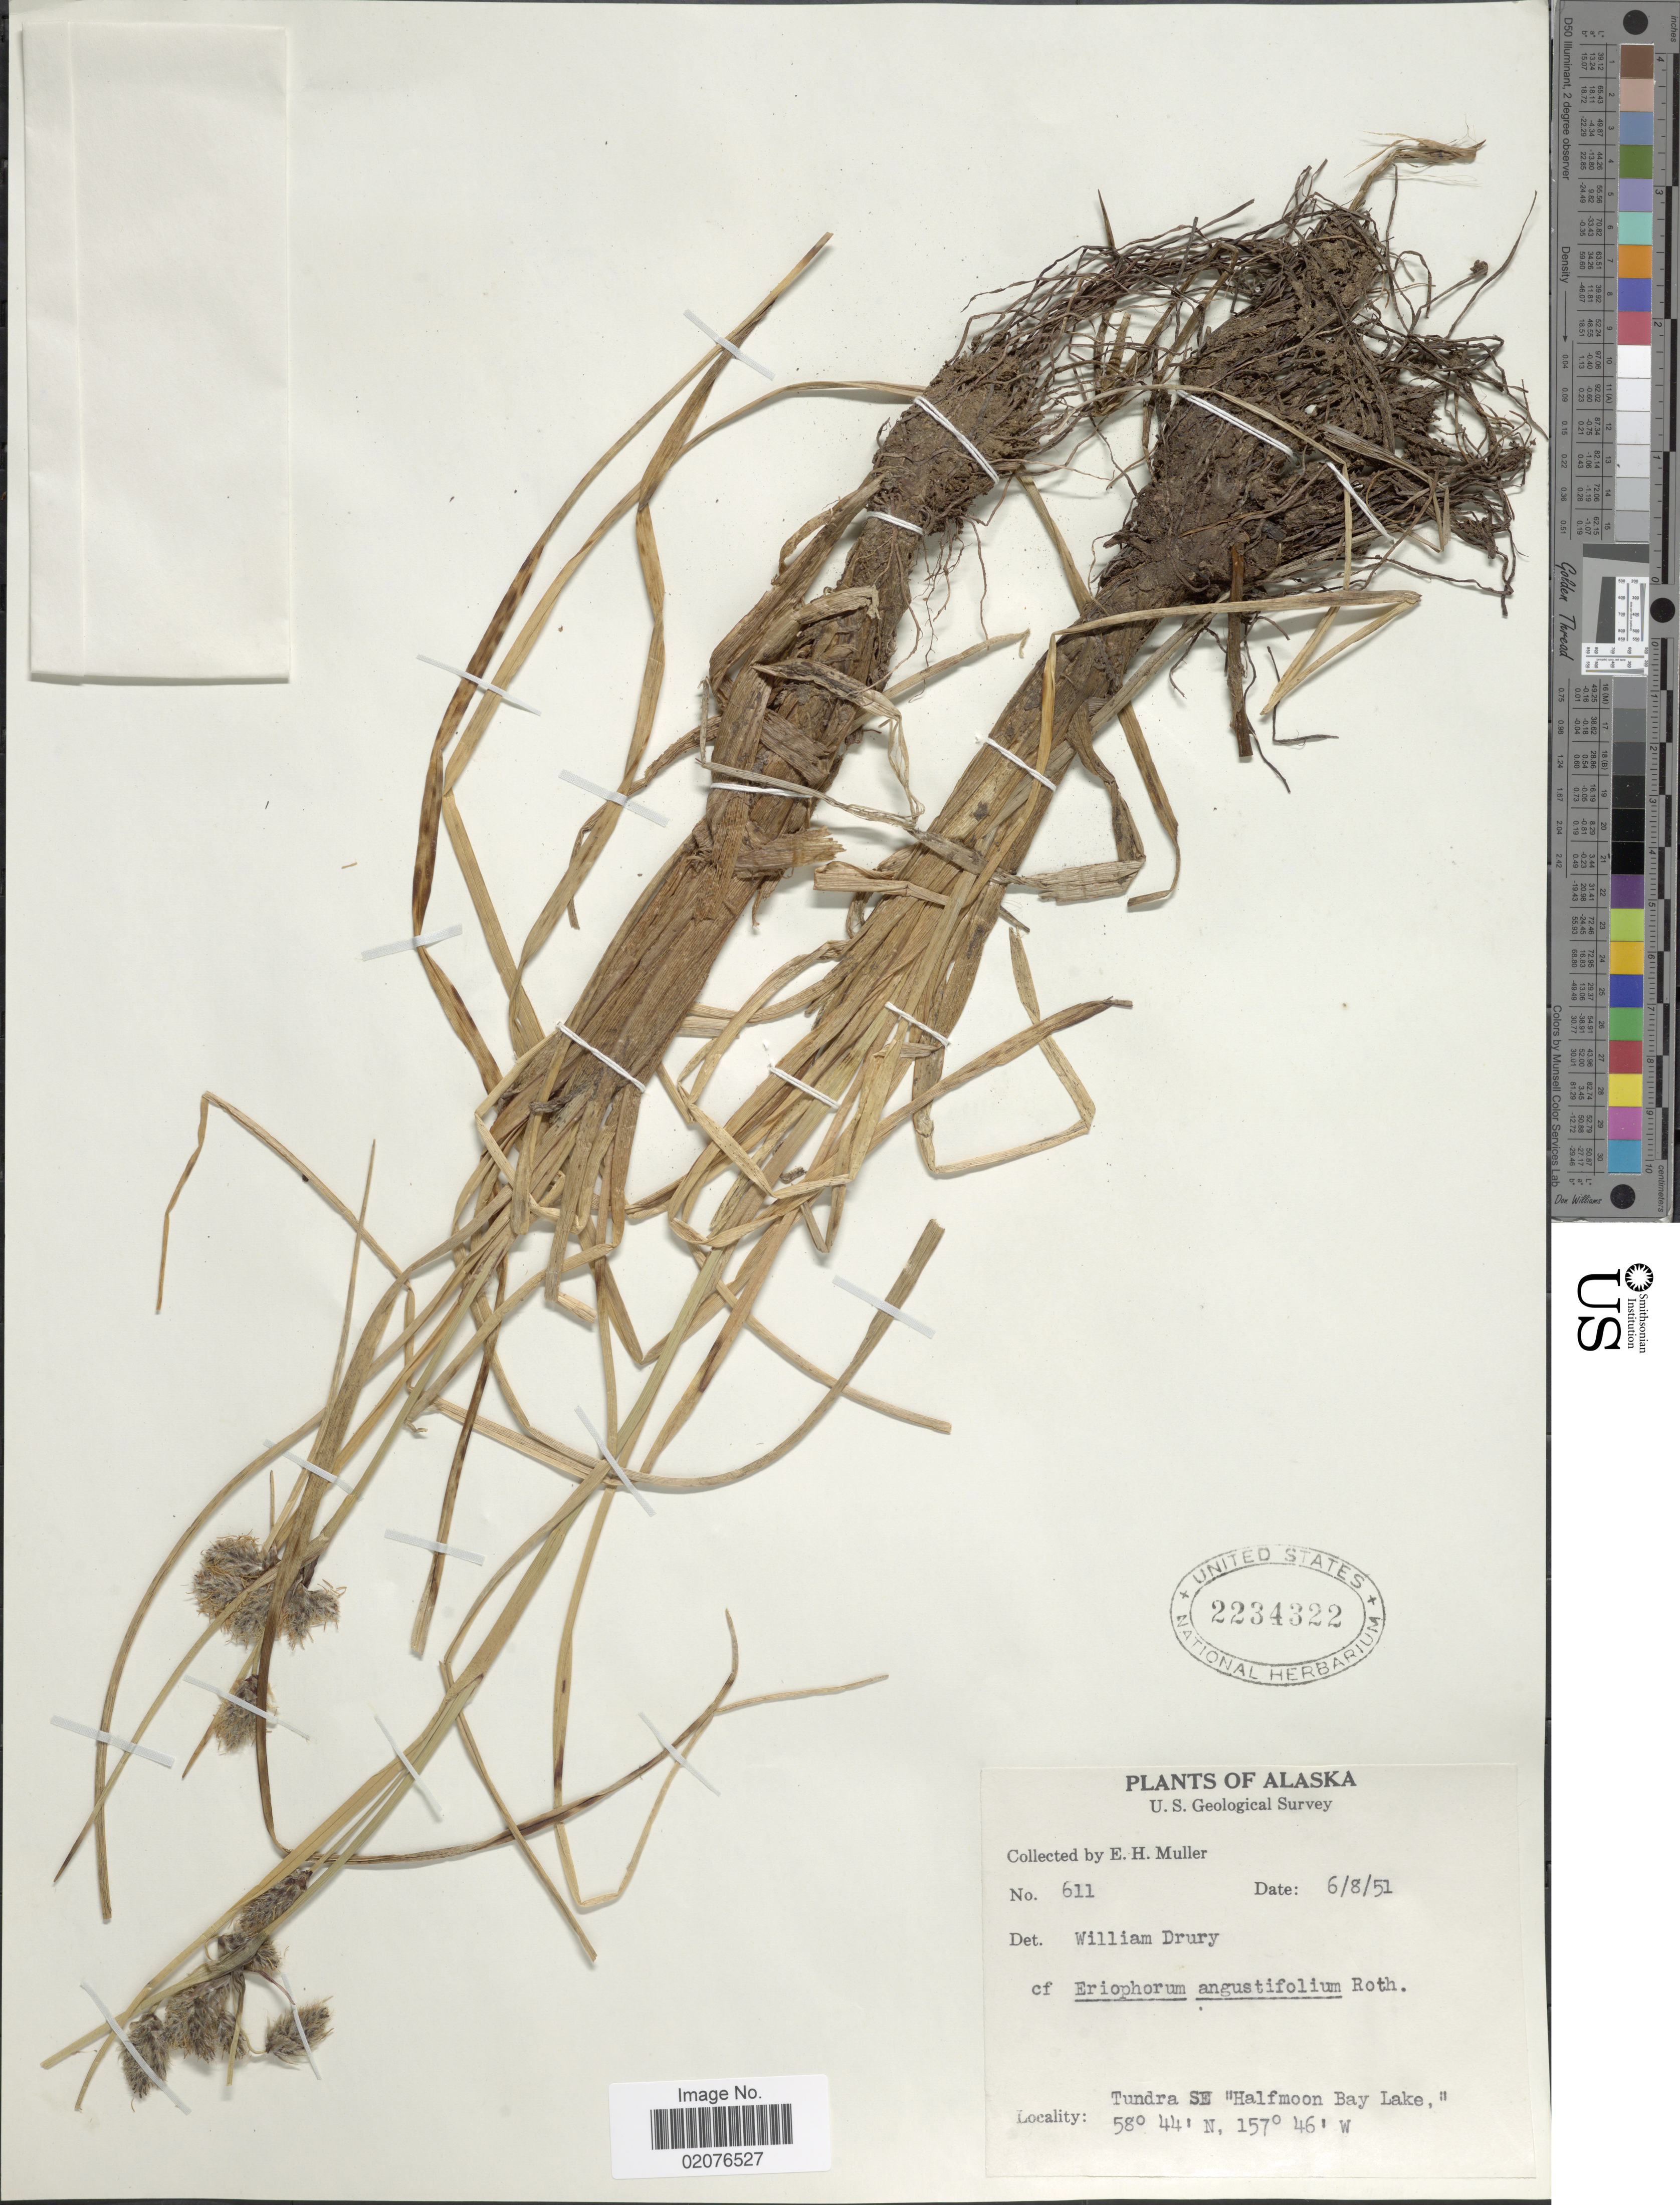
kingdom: Plantae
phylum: Tracheophyta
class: Liliopsida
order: Poales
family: Cyperaceae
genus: Eriophorum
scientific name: Eriophorum angustifolium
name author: Honck.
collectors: E. H. Muller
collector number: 611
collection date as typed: Transcribed d/m/y: 8/6/51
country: United States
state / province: Alaska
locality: Tundra SE "Halfmoon Bay Lake"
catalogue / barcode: US 2234322